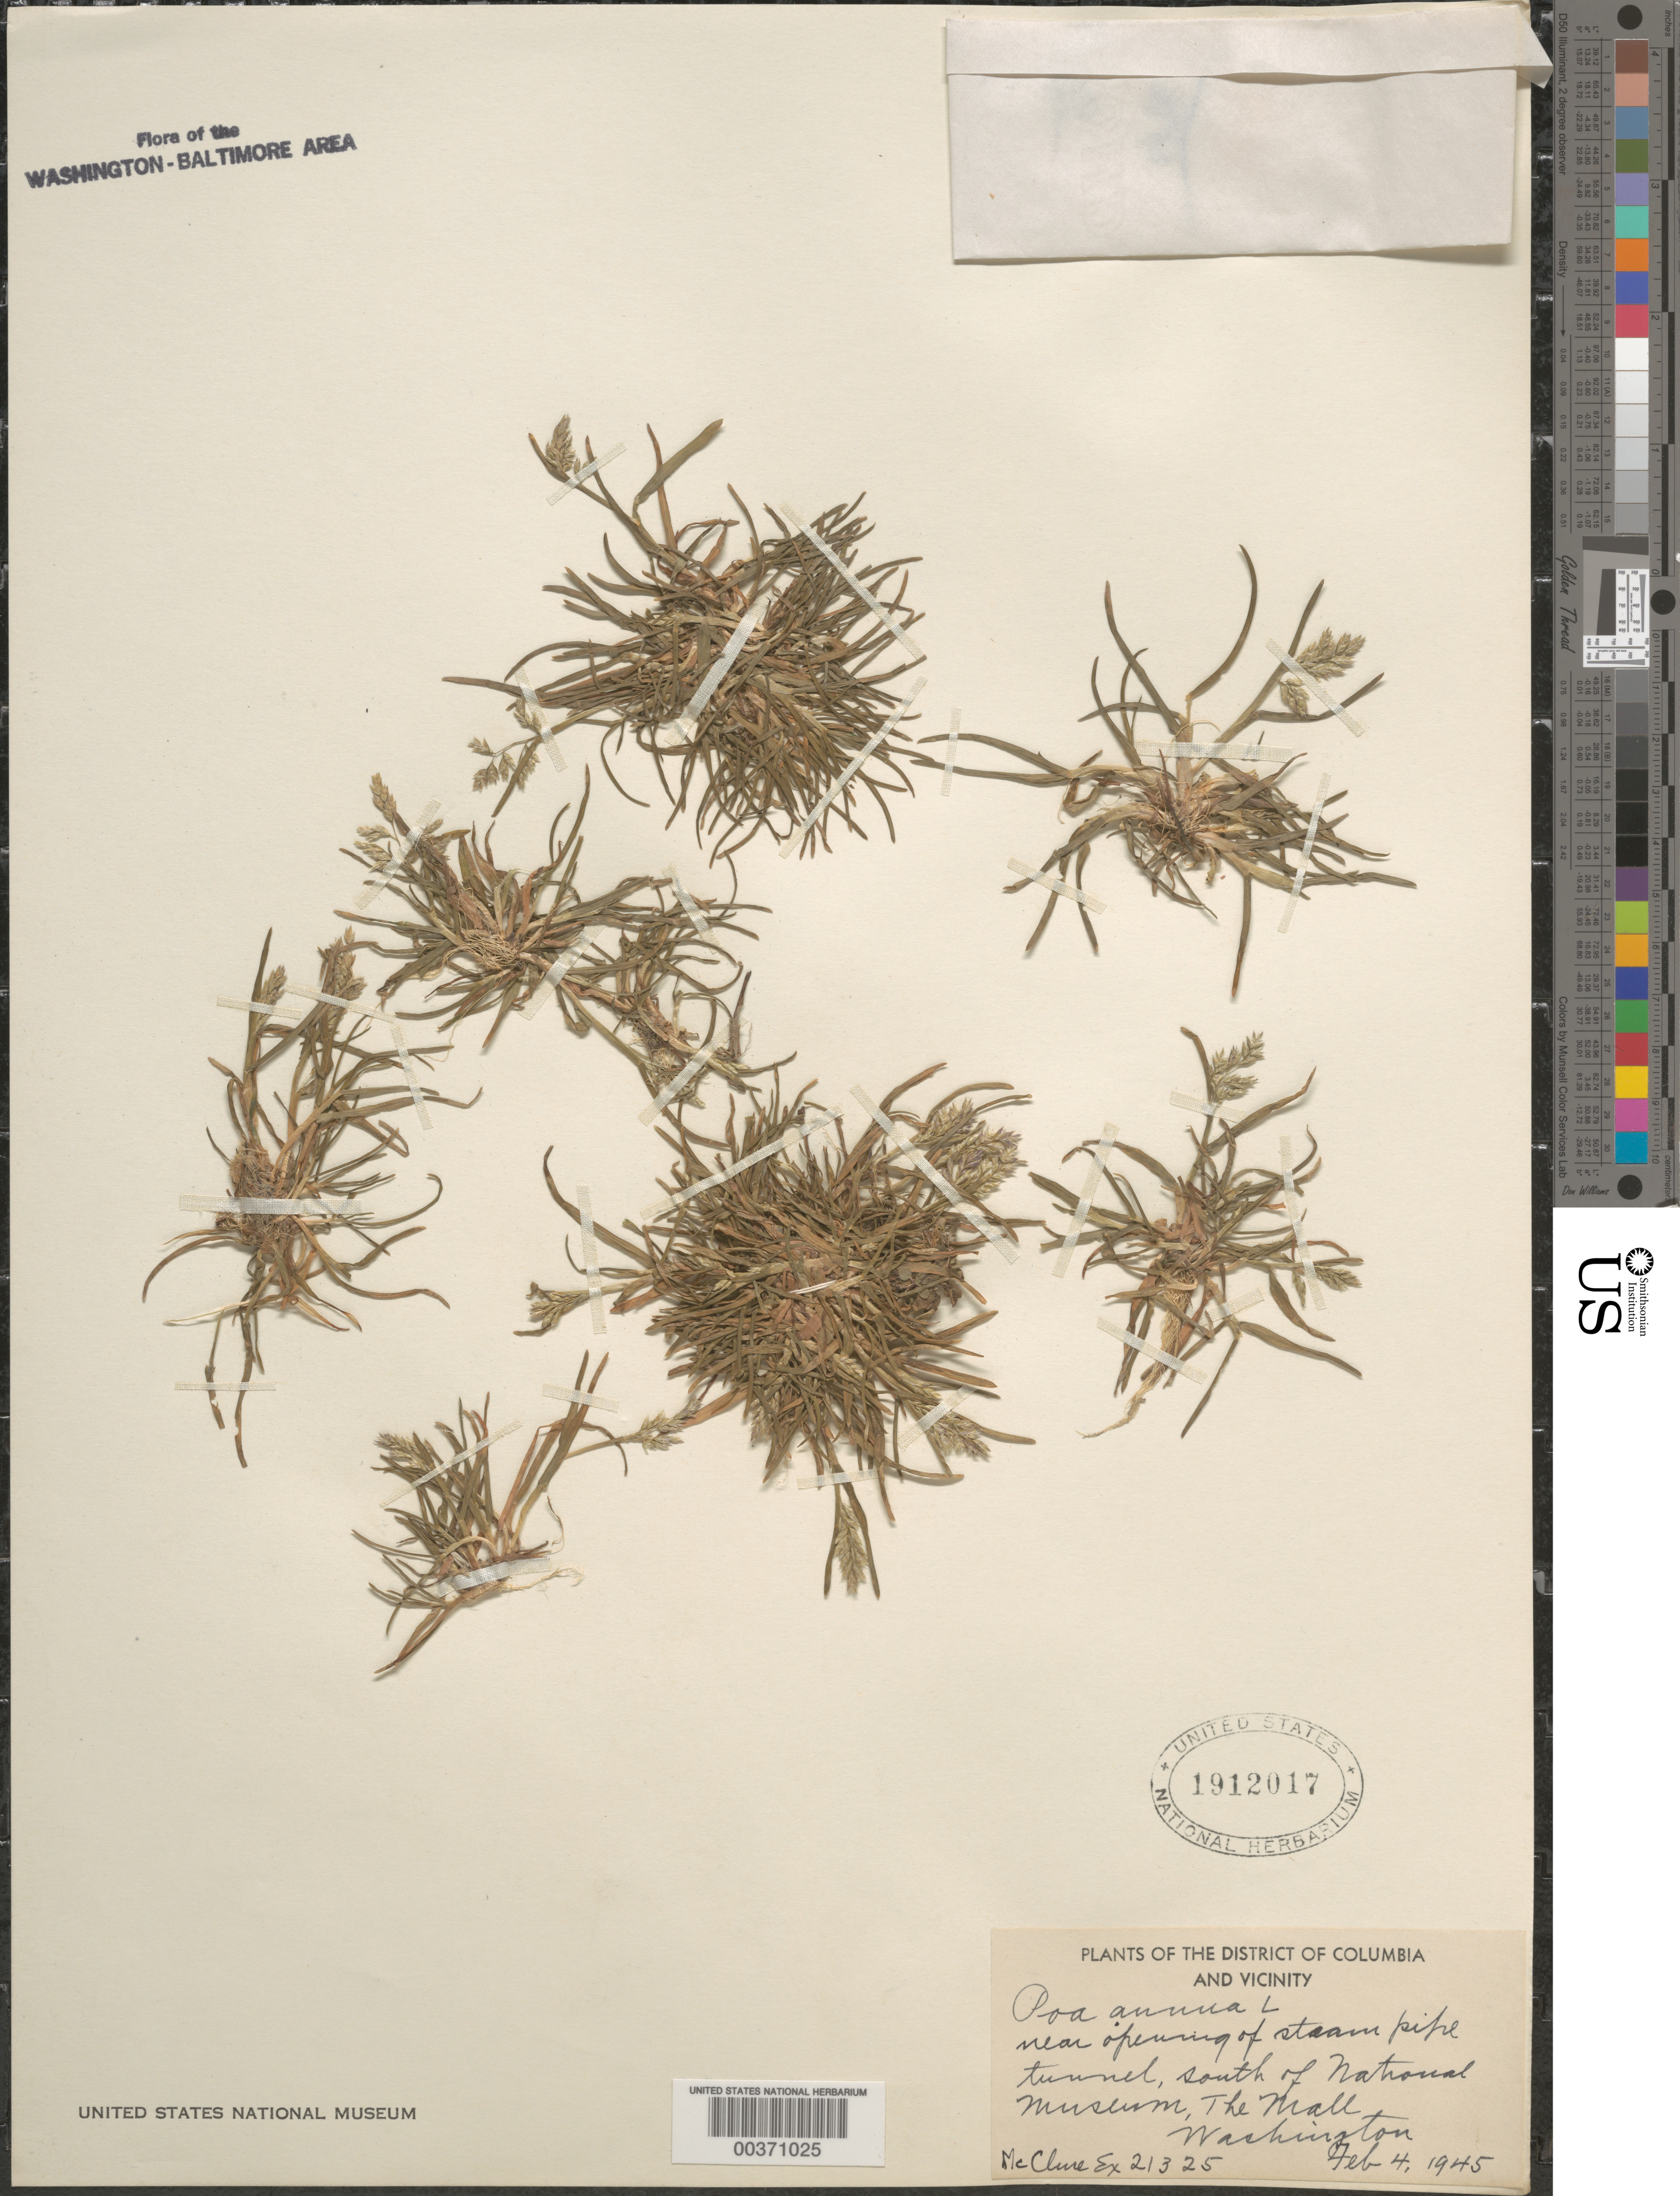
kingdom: Plantae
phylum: Tracheophyta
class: Liliopsida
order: Poales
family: Poaceae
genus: Poa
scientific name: Poa annua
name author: L.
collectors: F. A. McClure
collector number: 21325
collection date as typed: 04 Feb 1945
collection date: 1945-02-04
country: United States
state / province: District of Columbia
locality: S of National Museum, the Mall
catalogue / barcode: US 1912017